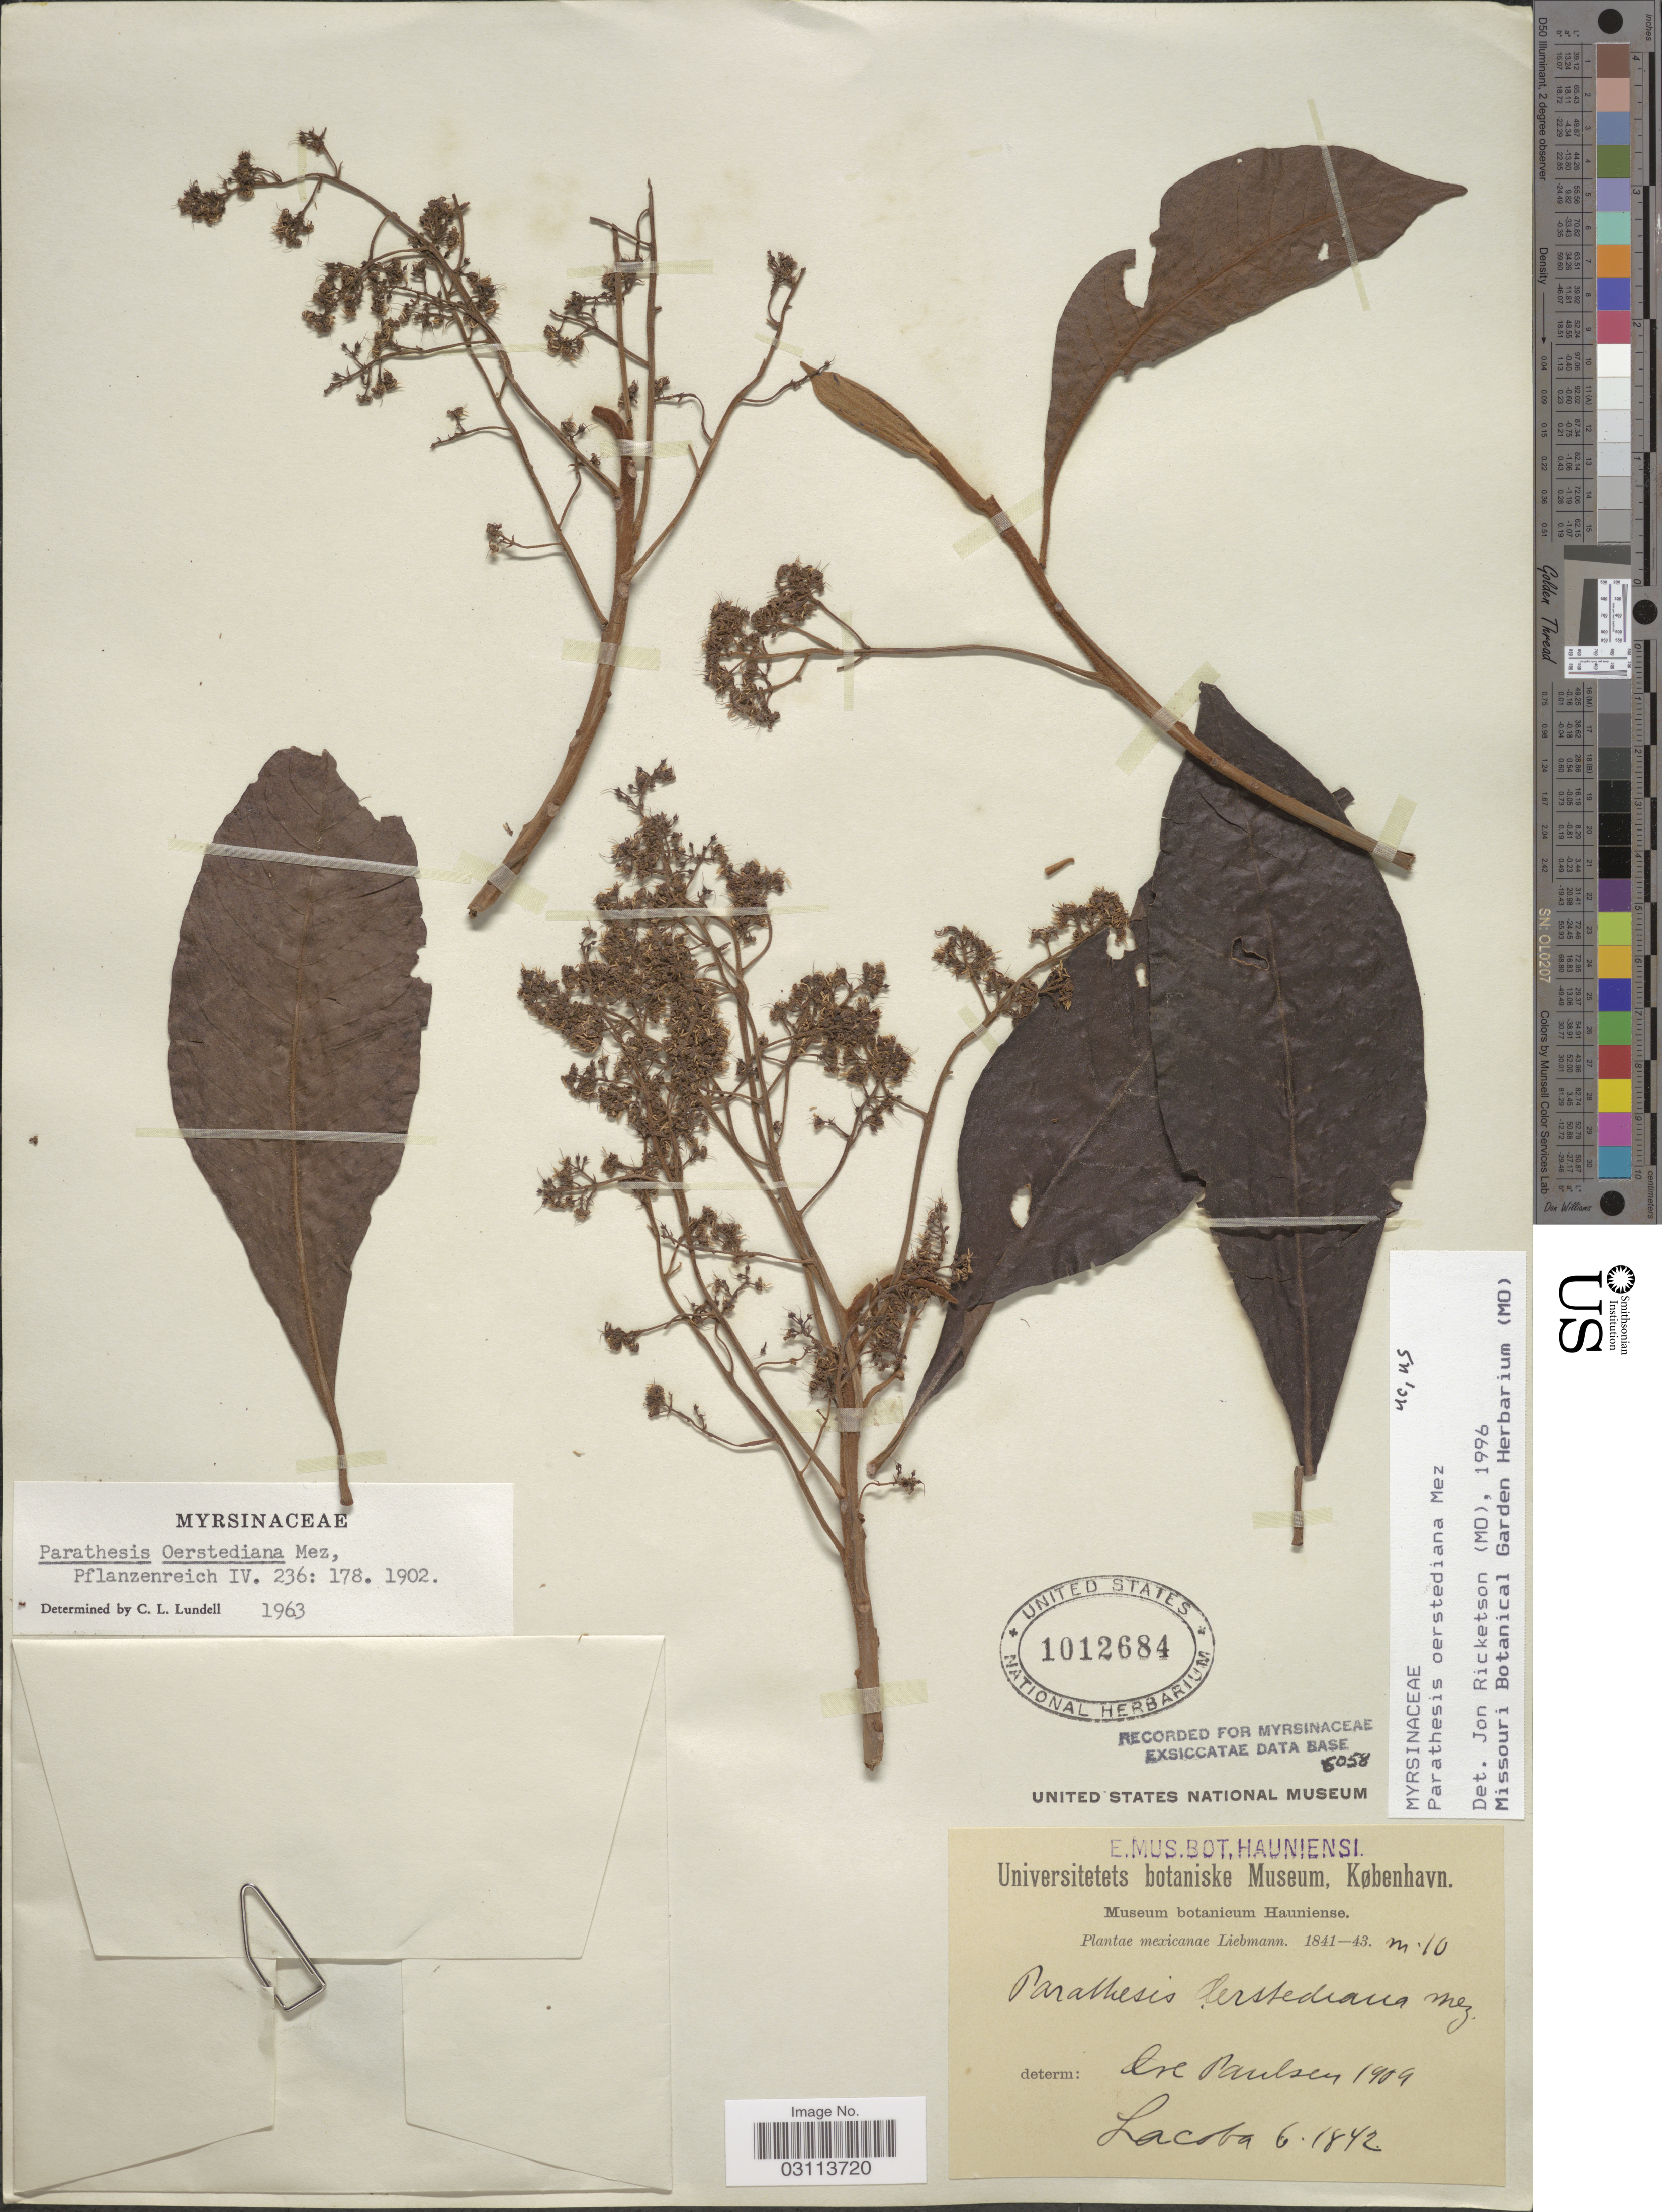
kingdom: Plantae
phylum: Tracheophyta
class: Magnoliopsida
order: Ericales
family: Primulaceae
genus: Parathesis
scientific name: Parathesis oerstediana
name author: Mez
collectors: Liebmann, --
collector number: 10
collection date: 1842-06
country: Mexico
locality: Lacoba.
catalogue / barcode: US 1012684